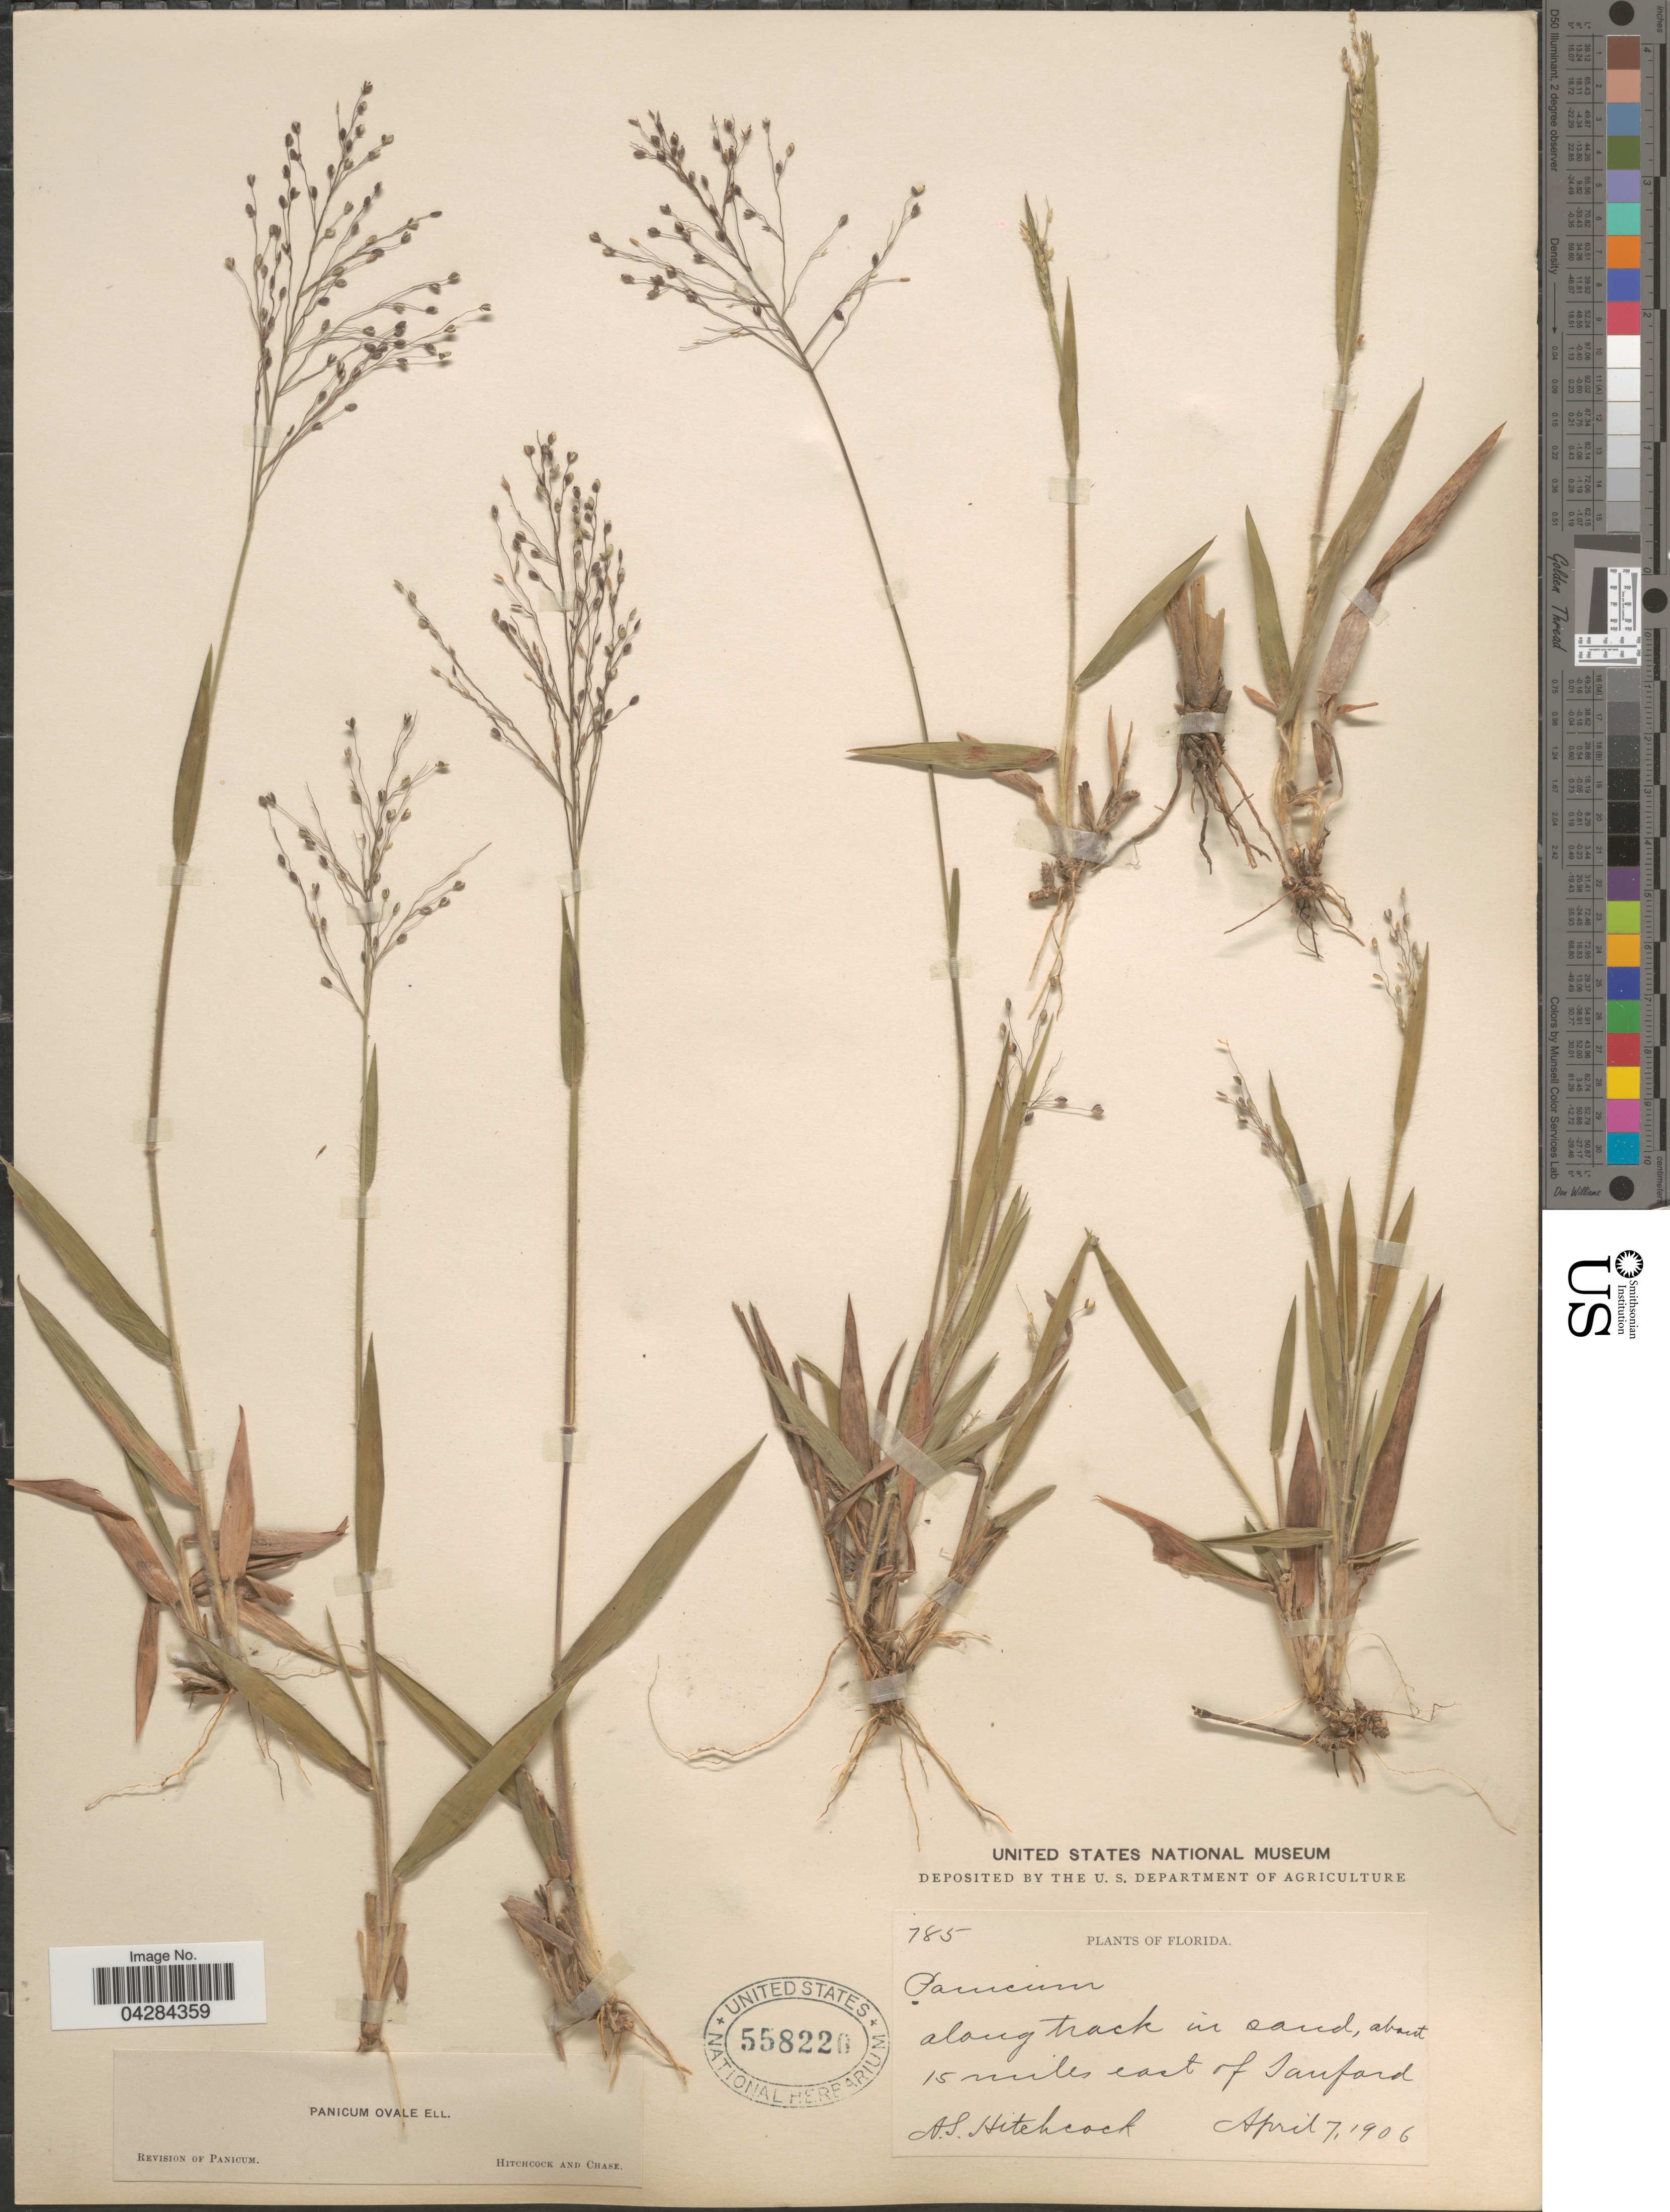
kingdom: Plantae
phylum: Tracheophyta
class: Liliopsida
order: Poales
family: Poaceae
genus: Dichanthelium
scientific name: Dichanthelium ovale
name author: (Elliott) Gould & C.A. Clark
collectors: A. S. Hitchcock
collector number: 785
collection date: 1906-04-07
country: United States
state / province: Florida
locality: Along track in sand, about 15 miles east of Sanford.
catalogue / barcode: US 558220